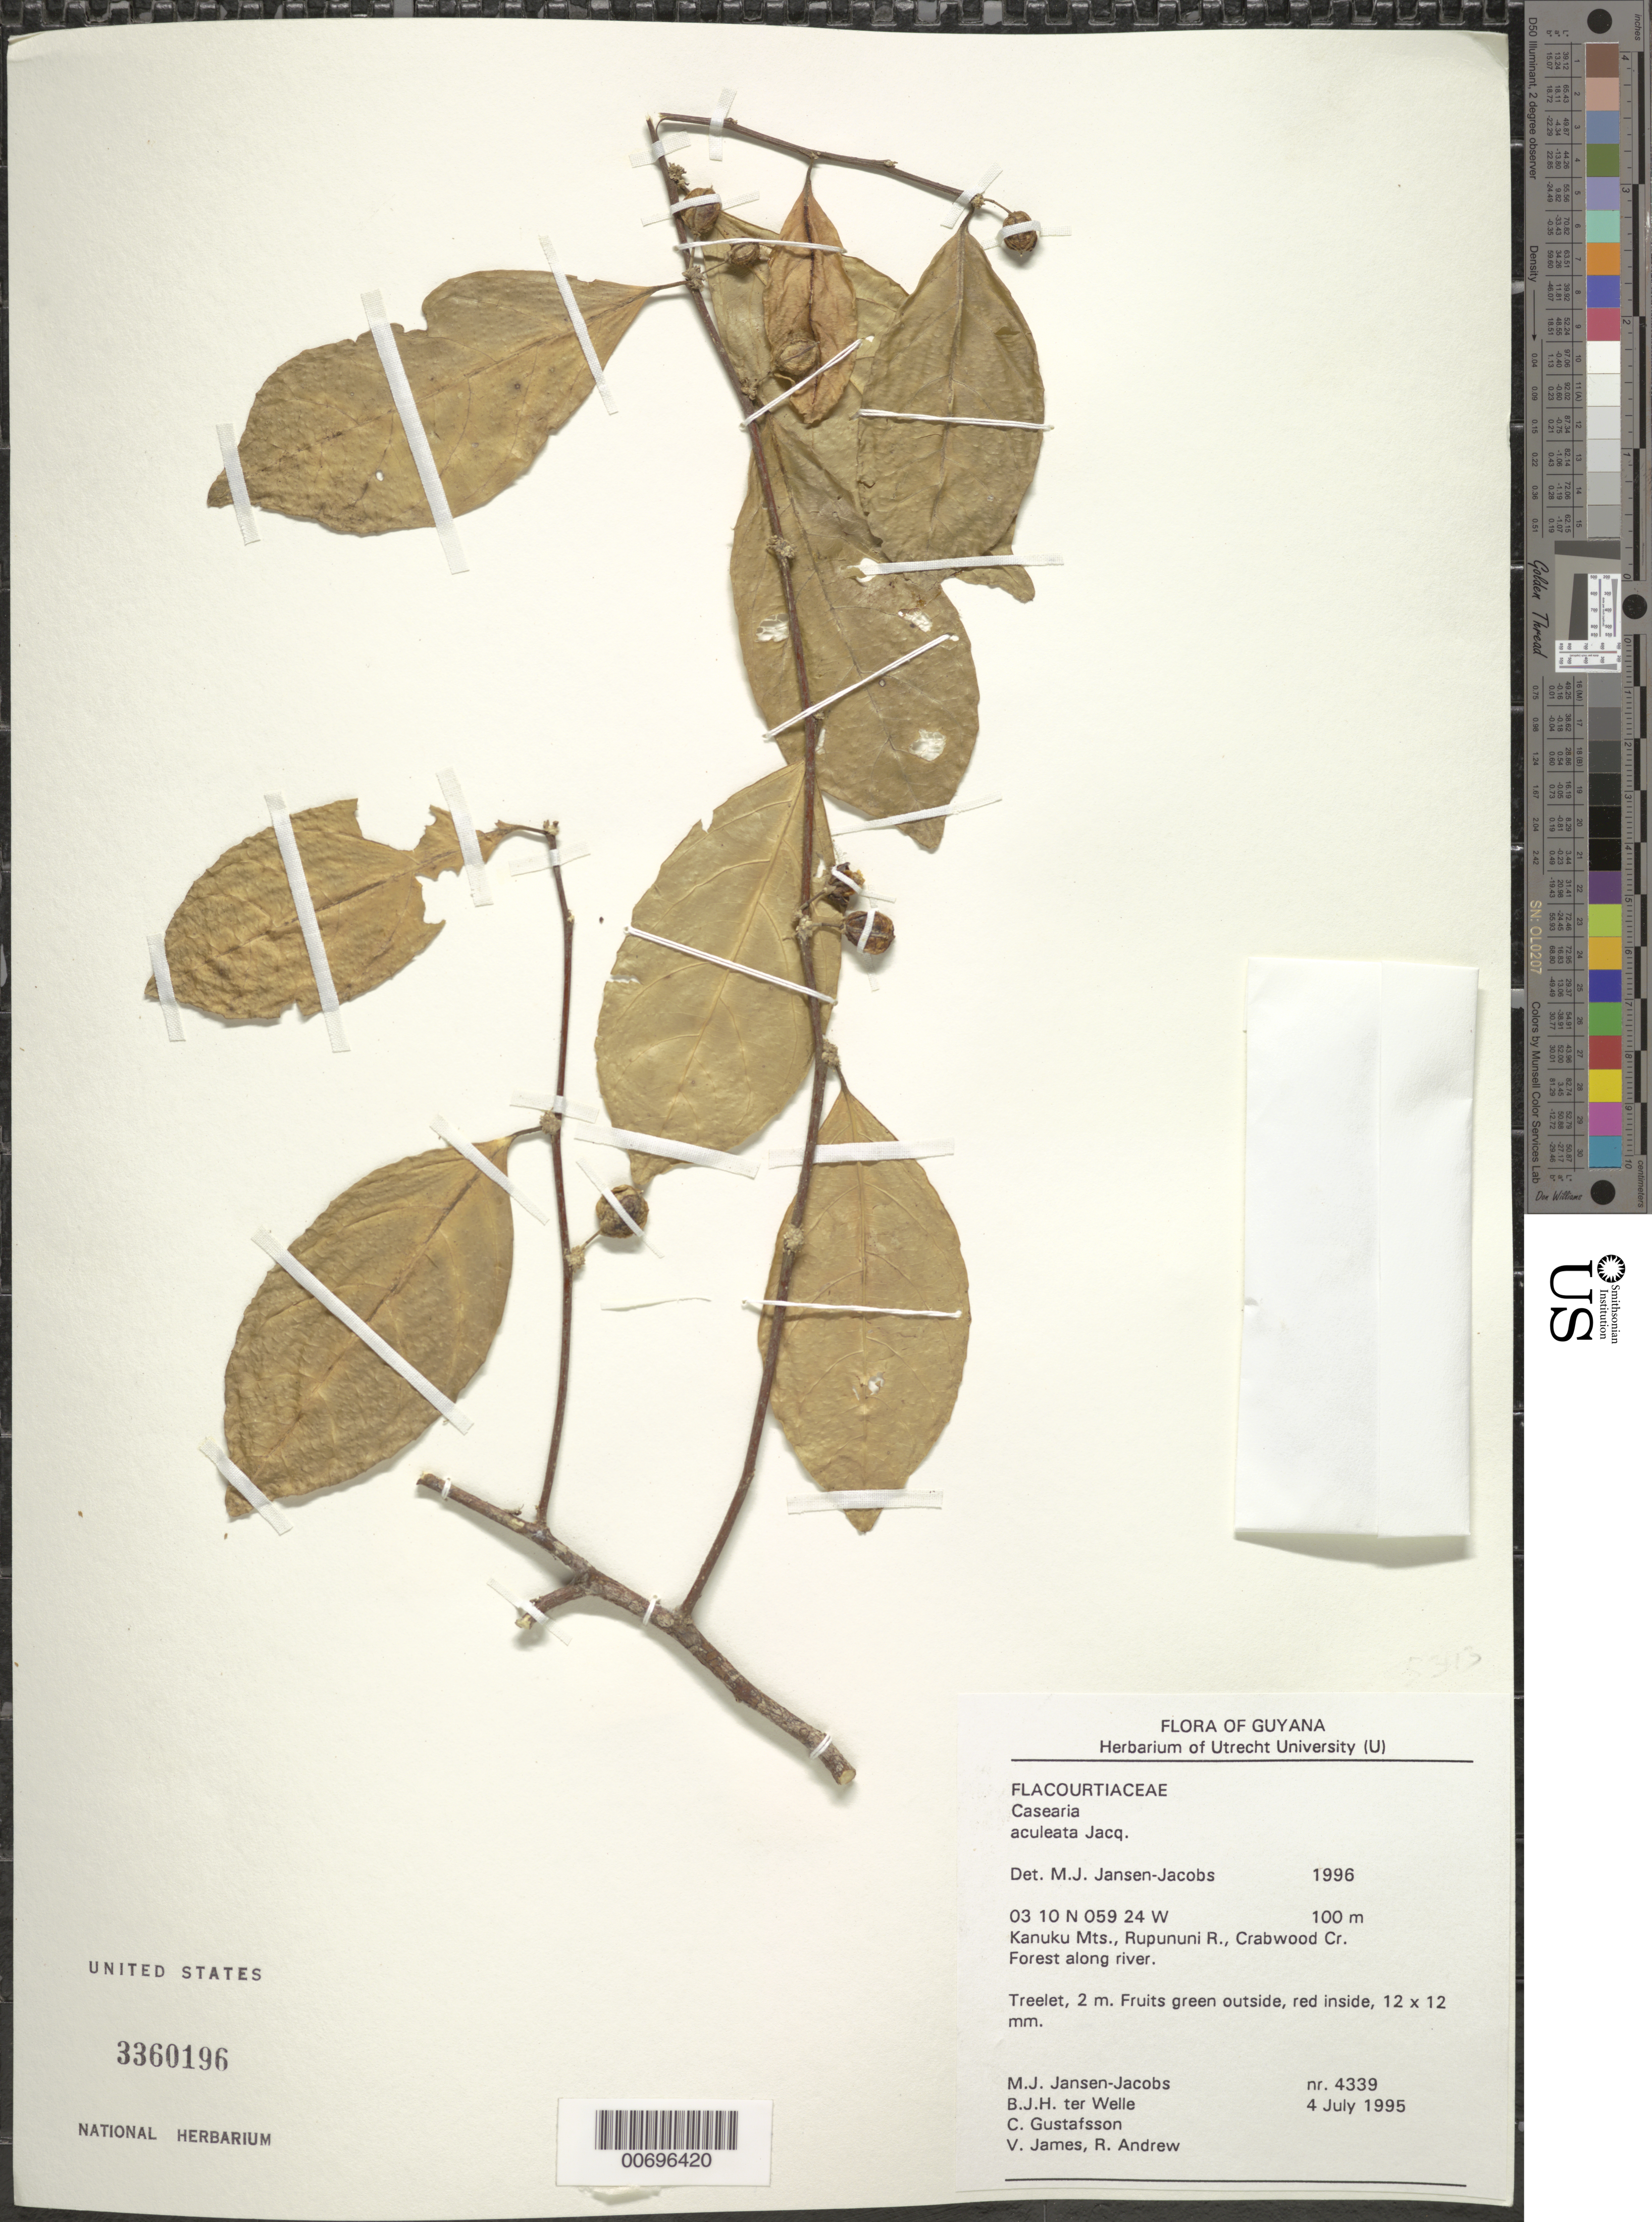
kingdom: Plantae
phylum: Tracheophyta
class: Magnoliopsida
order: Malpighiales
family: Salicaceae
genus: Casearia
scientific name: Casearia aculeata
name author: Jacq.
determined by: Jansen-Jacobs, M. J., (U), Nationaal Herbarium Nederland, Utrecht University branch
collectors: M. J. Jansen-Jacobs, B. Welle, C. G. Gustafsson, V. James & R. Andrew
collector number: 4339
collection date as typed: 4-Jul-95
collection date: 1995-07-04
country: Guyana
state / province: U. Takutu-U. Essequibo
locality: Crabwood Creek, Rupununi River, Kanuku Mts.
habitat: Forest along river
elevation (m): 100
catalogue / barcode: US 3360196